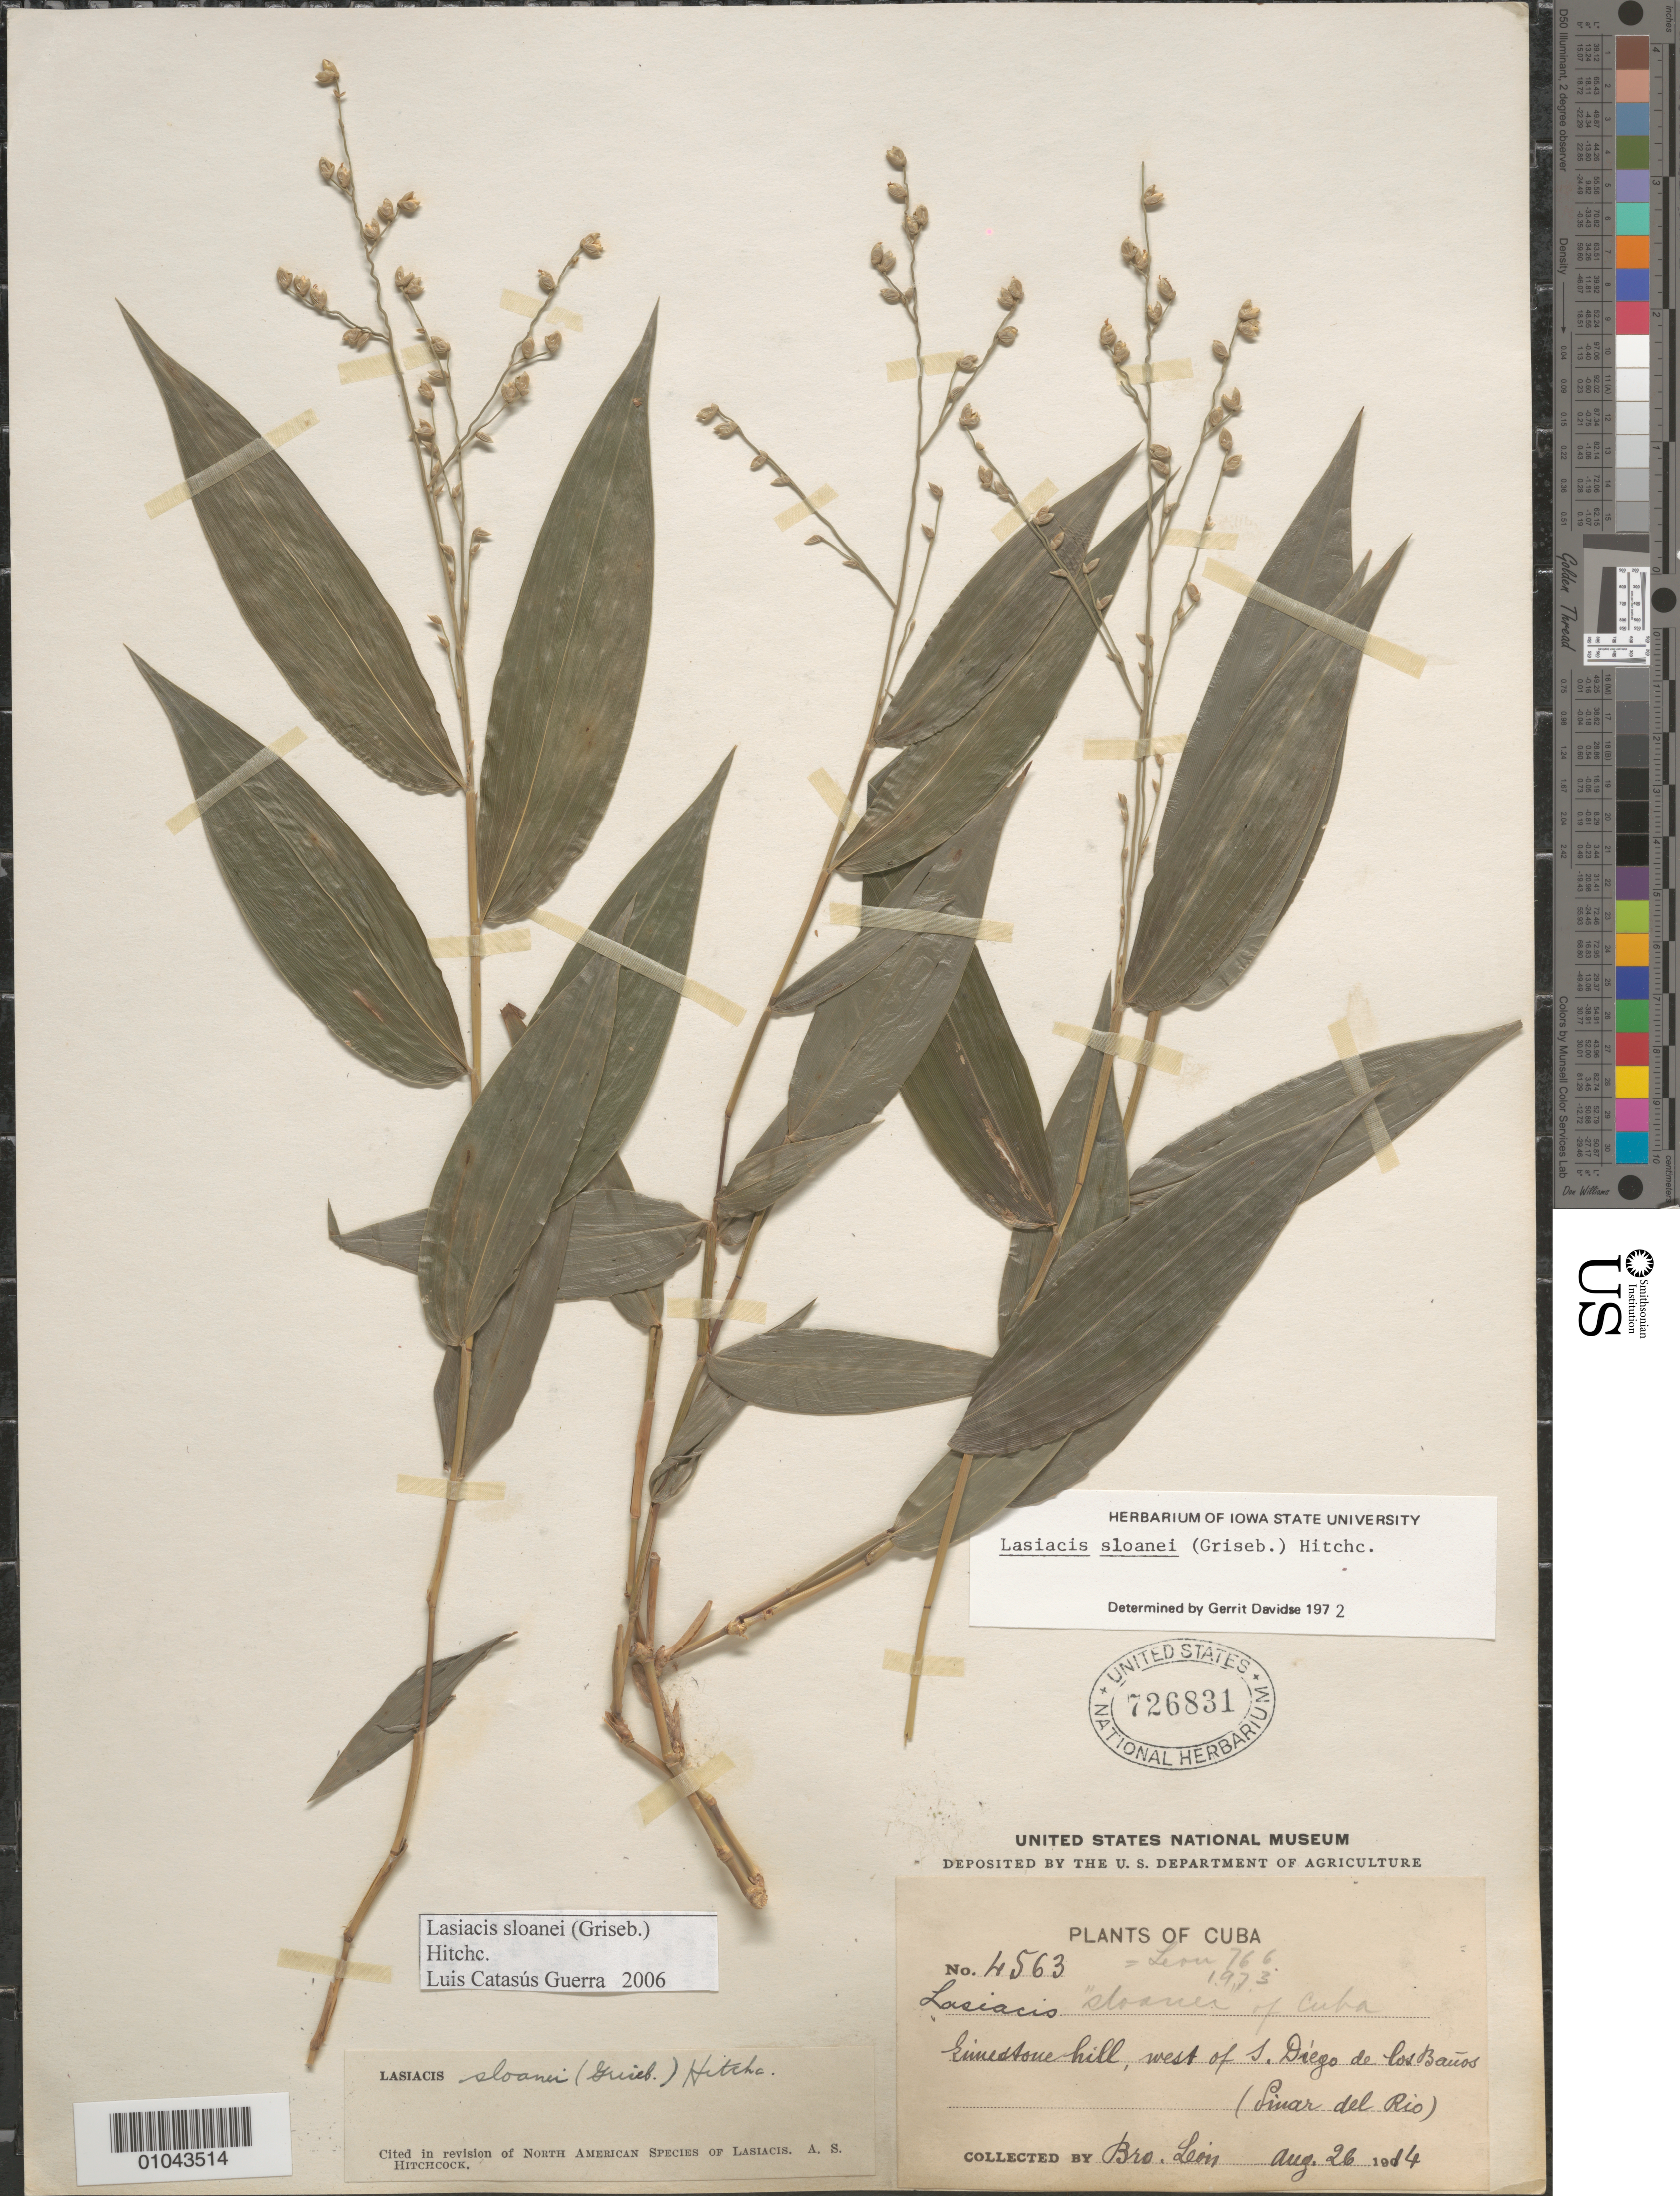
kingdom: Plantae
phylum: Tracheophyta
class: Liliopsida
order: Poales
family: Poaceae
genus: Lasiacis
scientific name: Lasiacis sloanei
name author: (Griseb.) Hitchc.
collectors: Bro. León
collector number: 4563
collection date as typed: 26 Aug 1914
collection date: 1914-08-26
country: Cuba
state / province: Pinar del Rio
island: Cuba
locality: Limestone hill, W of San Diego de los Banos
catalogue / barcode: US 726831